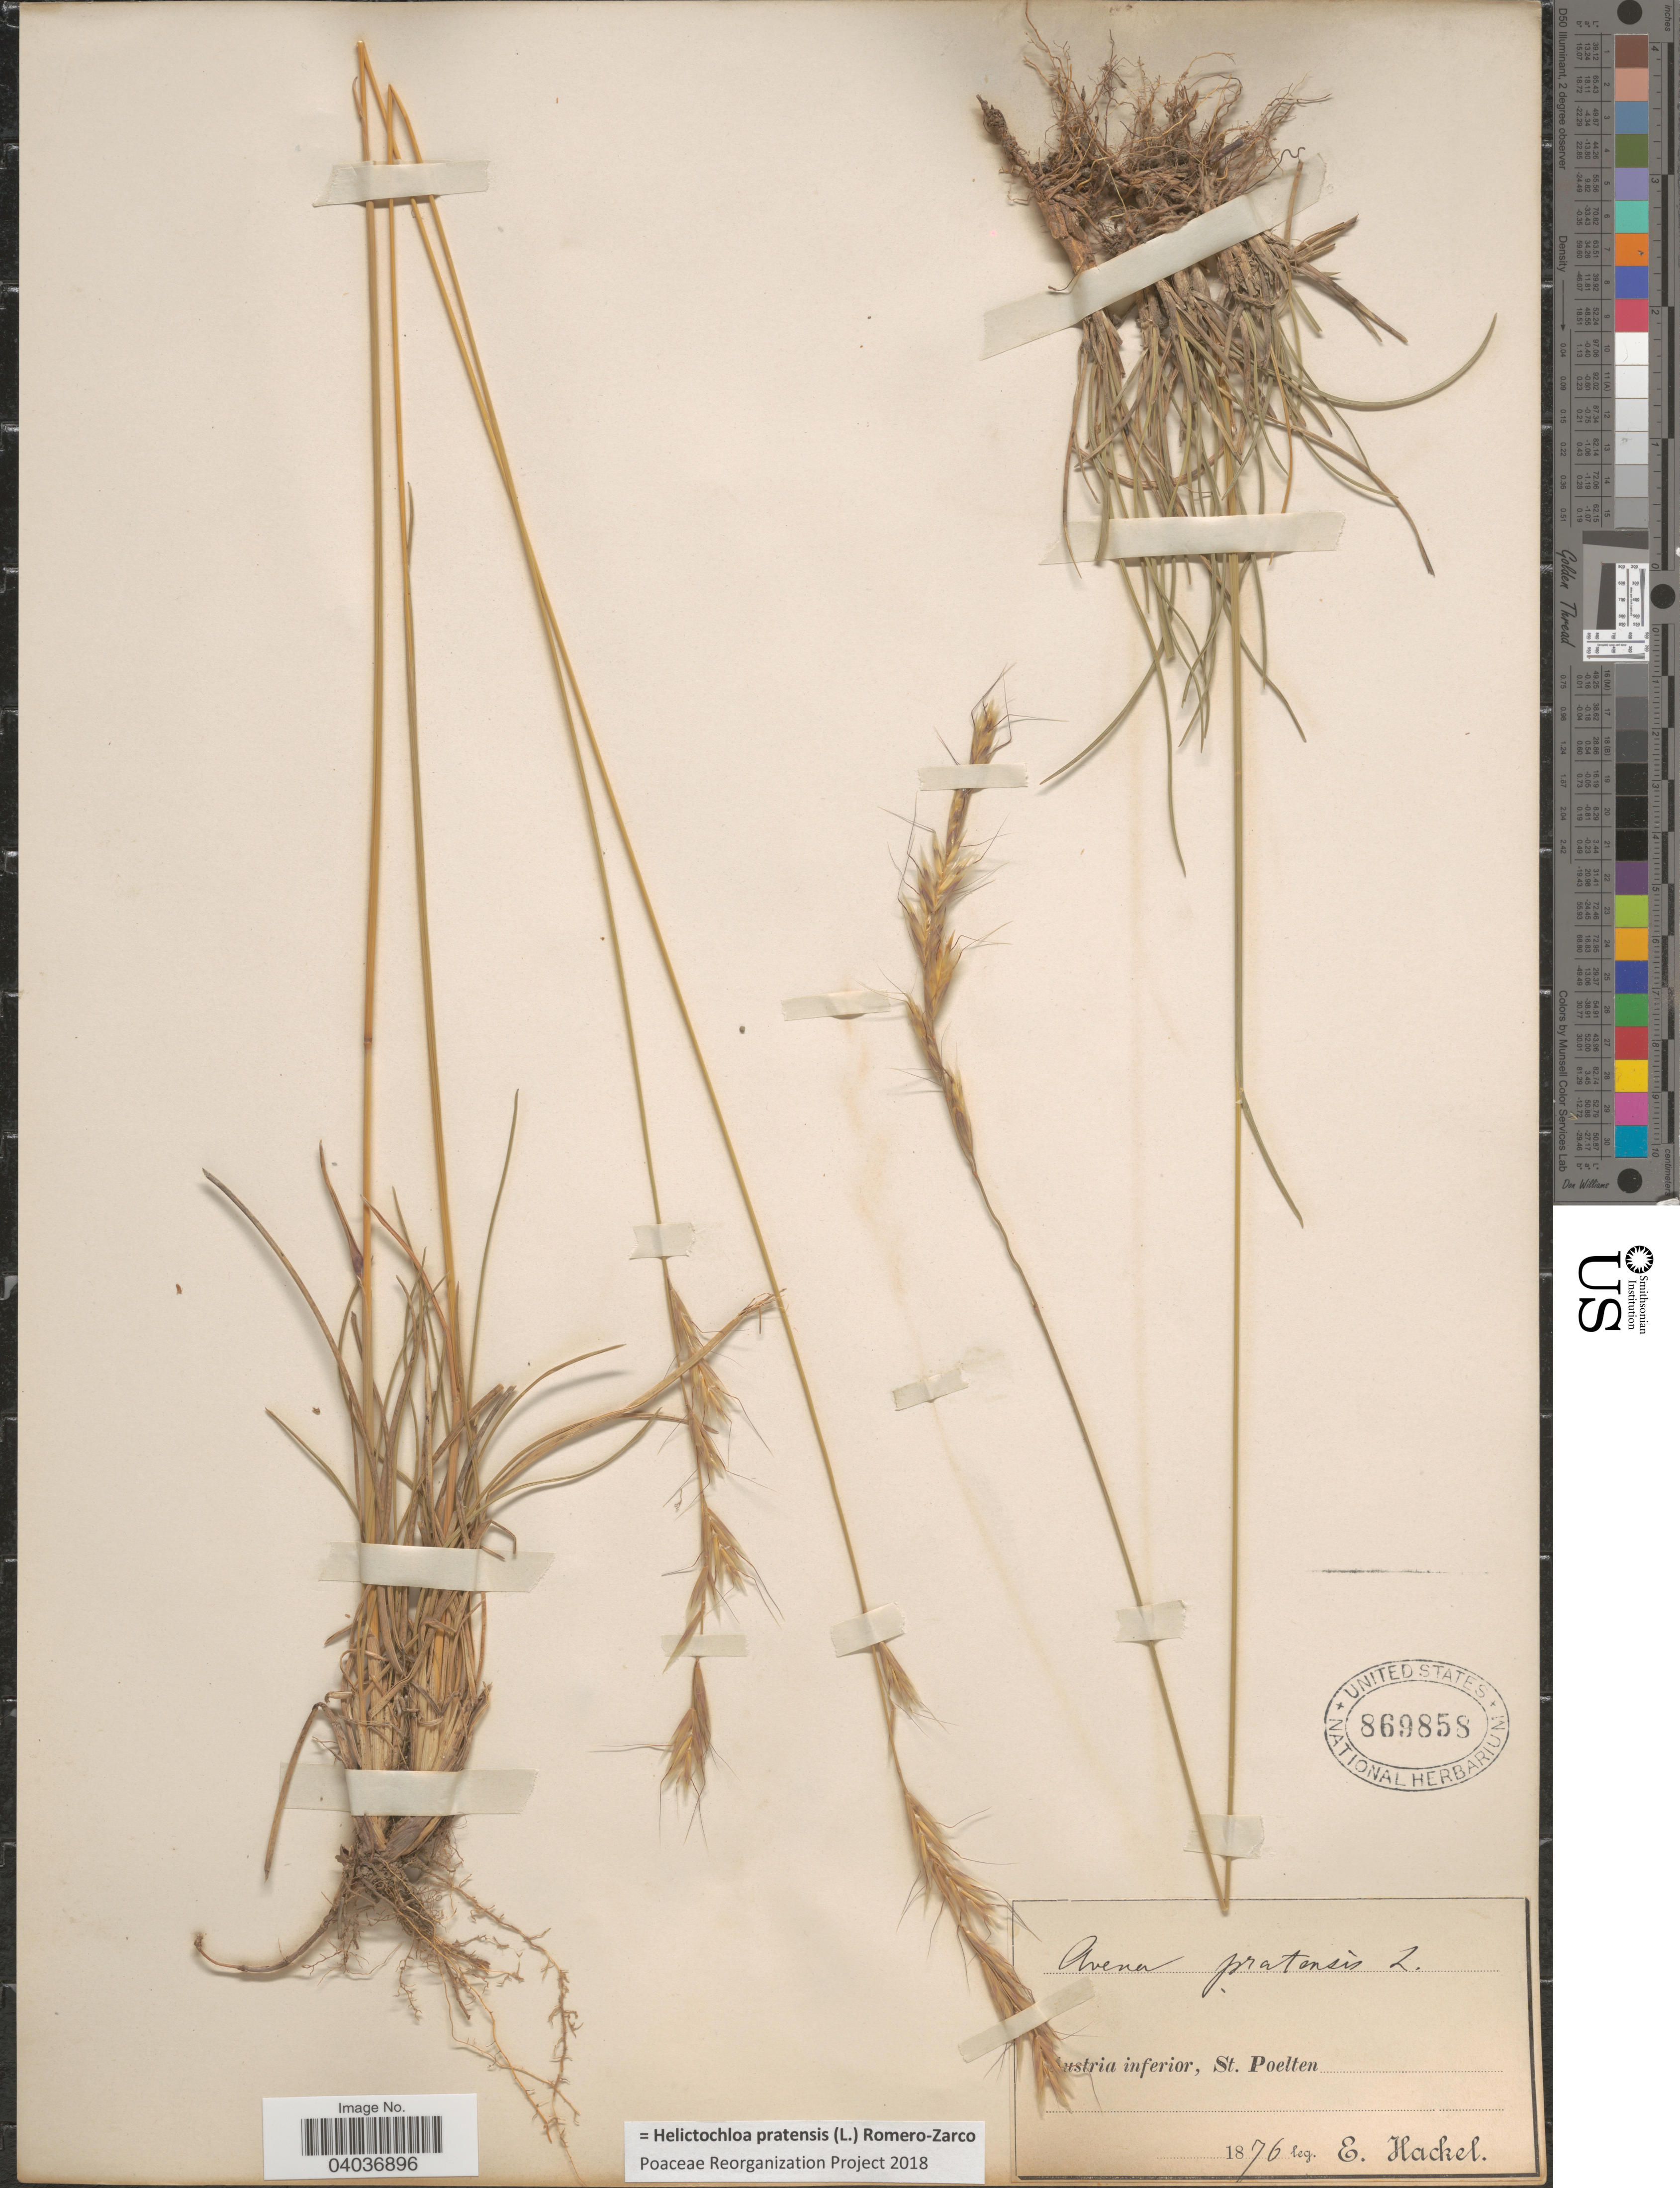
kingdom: Plantae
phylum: Tracheophyta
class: Liliopsida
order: Poales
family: Poaceae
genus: Helictochloa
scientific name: Helictochloa pratensis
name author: (L.) Romero-Zarco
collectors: E. Hackel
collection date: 1876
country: Austria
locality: Austria inferior, St. Poelten.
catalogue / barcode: US 869858